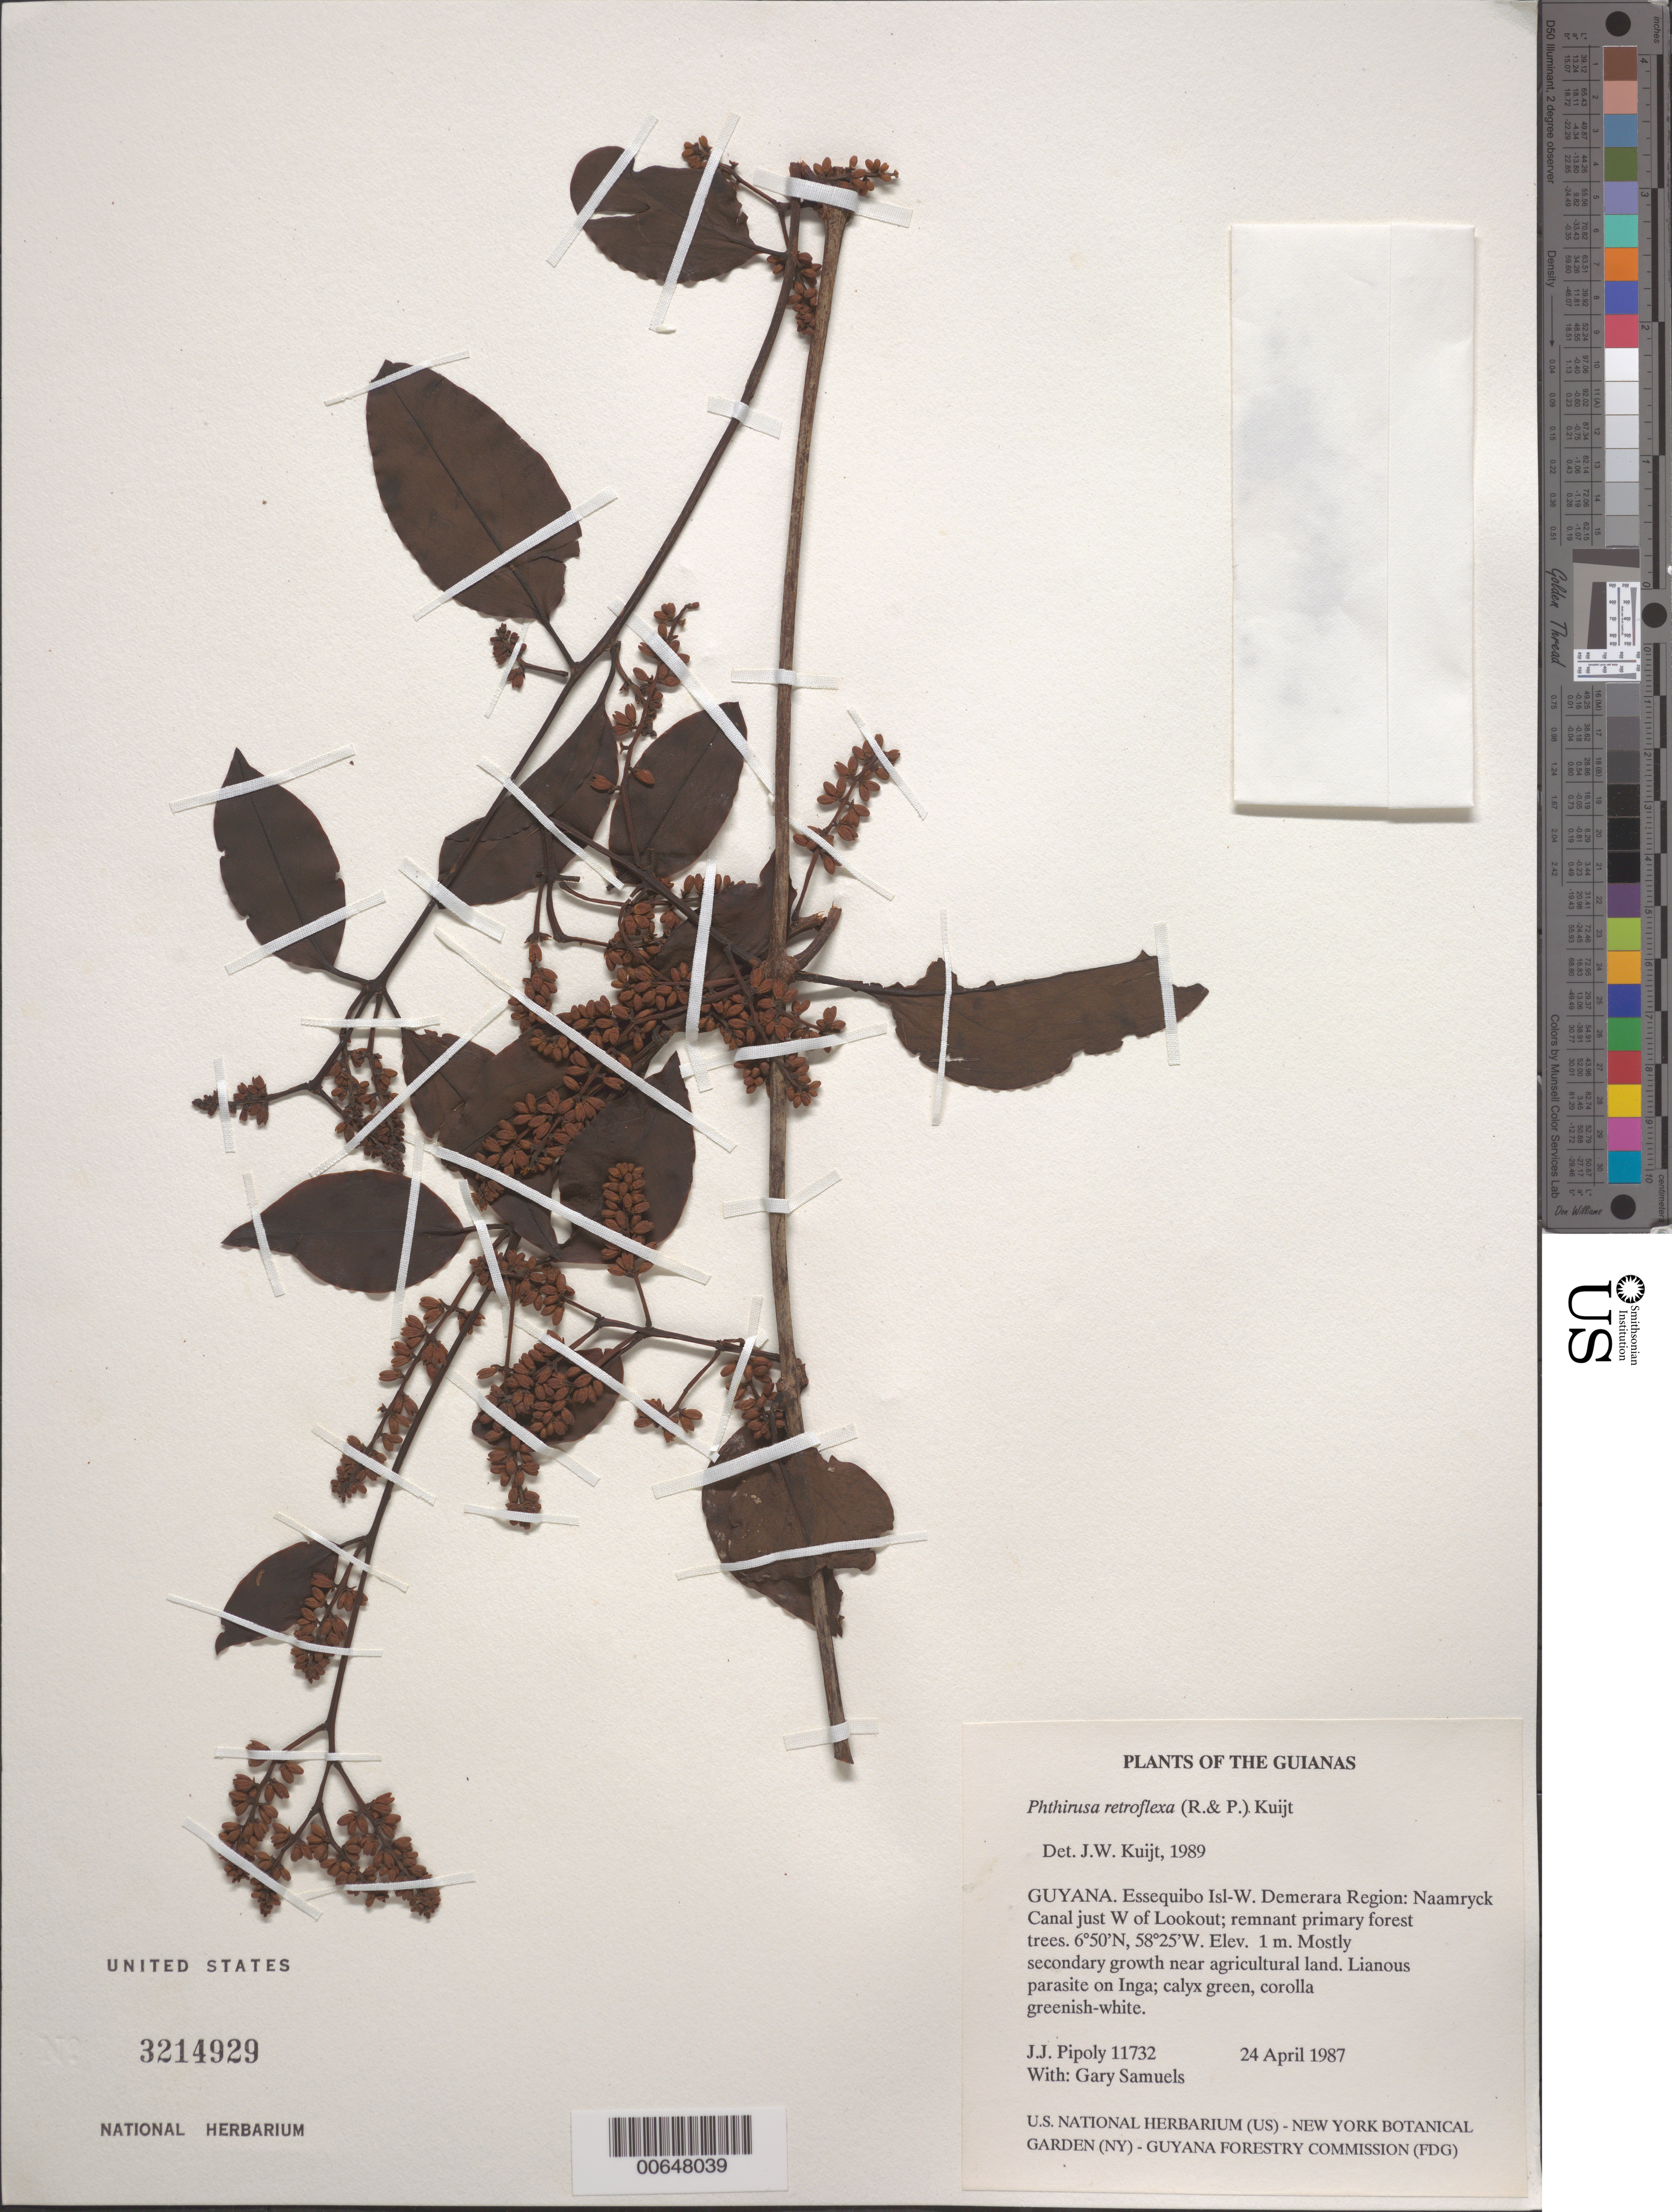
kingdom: Plantae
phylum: Tracheophyta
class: Magnoliopsida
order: Santalales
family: Loranthaceae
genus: Phthirusa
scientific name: Phthirusa retroflexa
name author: (Ruiz & Pav.) Kuijt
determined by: Kuijt, Job, (CANADA)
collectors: J. J. Pipoly & G. Bacchus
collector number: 11732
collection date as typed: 24 April 1987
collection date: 1987-04-24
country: Guyana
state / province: Essequibo Isl-W. Demerara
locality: Naamryck Canal just W of Lookout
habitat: Remnant primary forest trees. Mostly secondary growth near agricultural land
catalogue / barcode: US 3214929